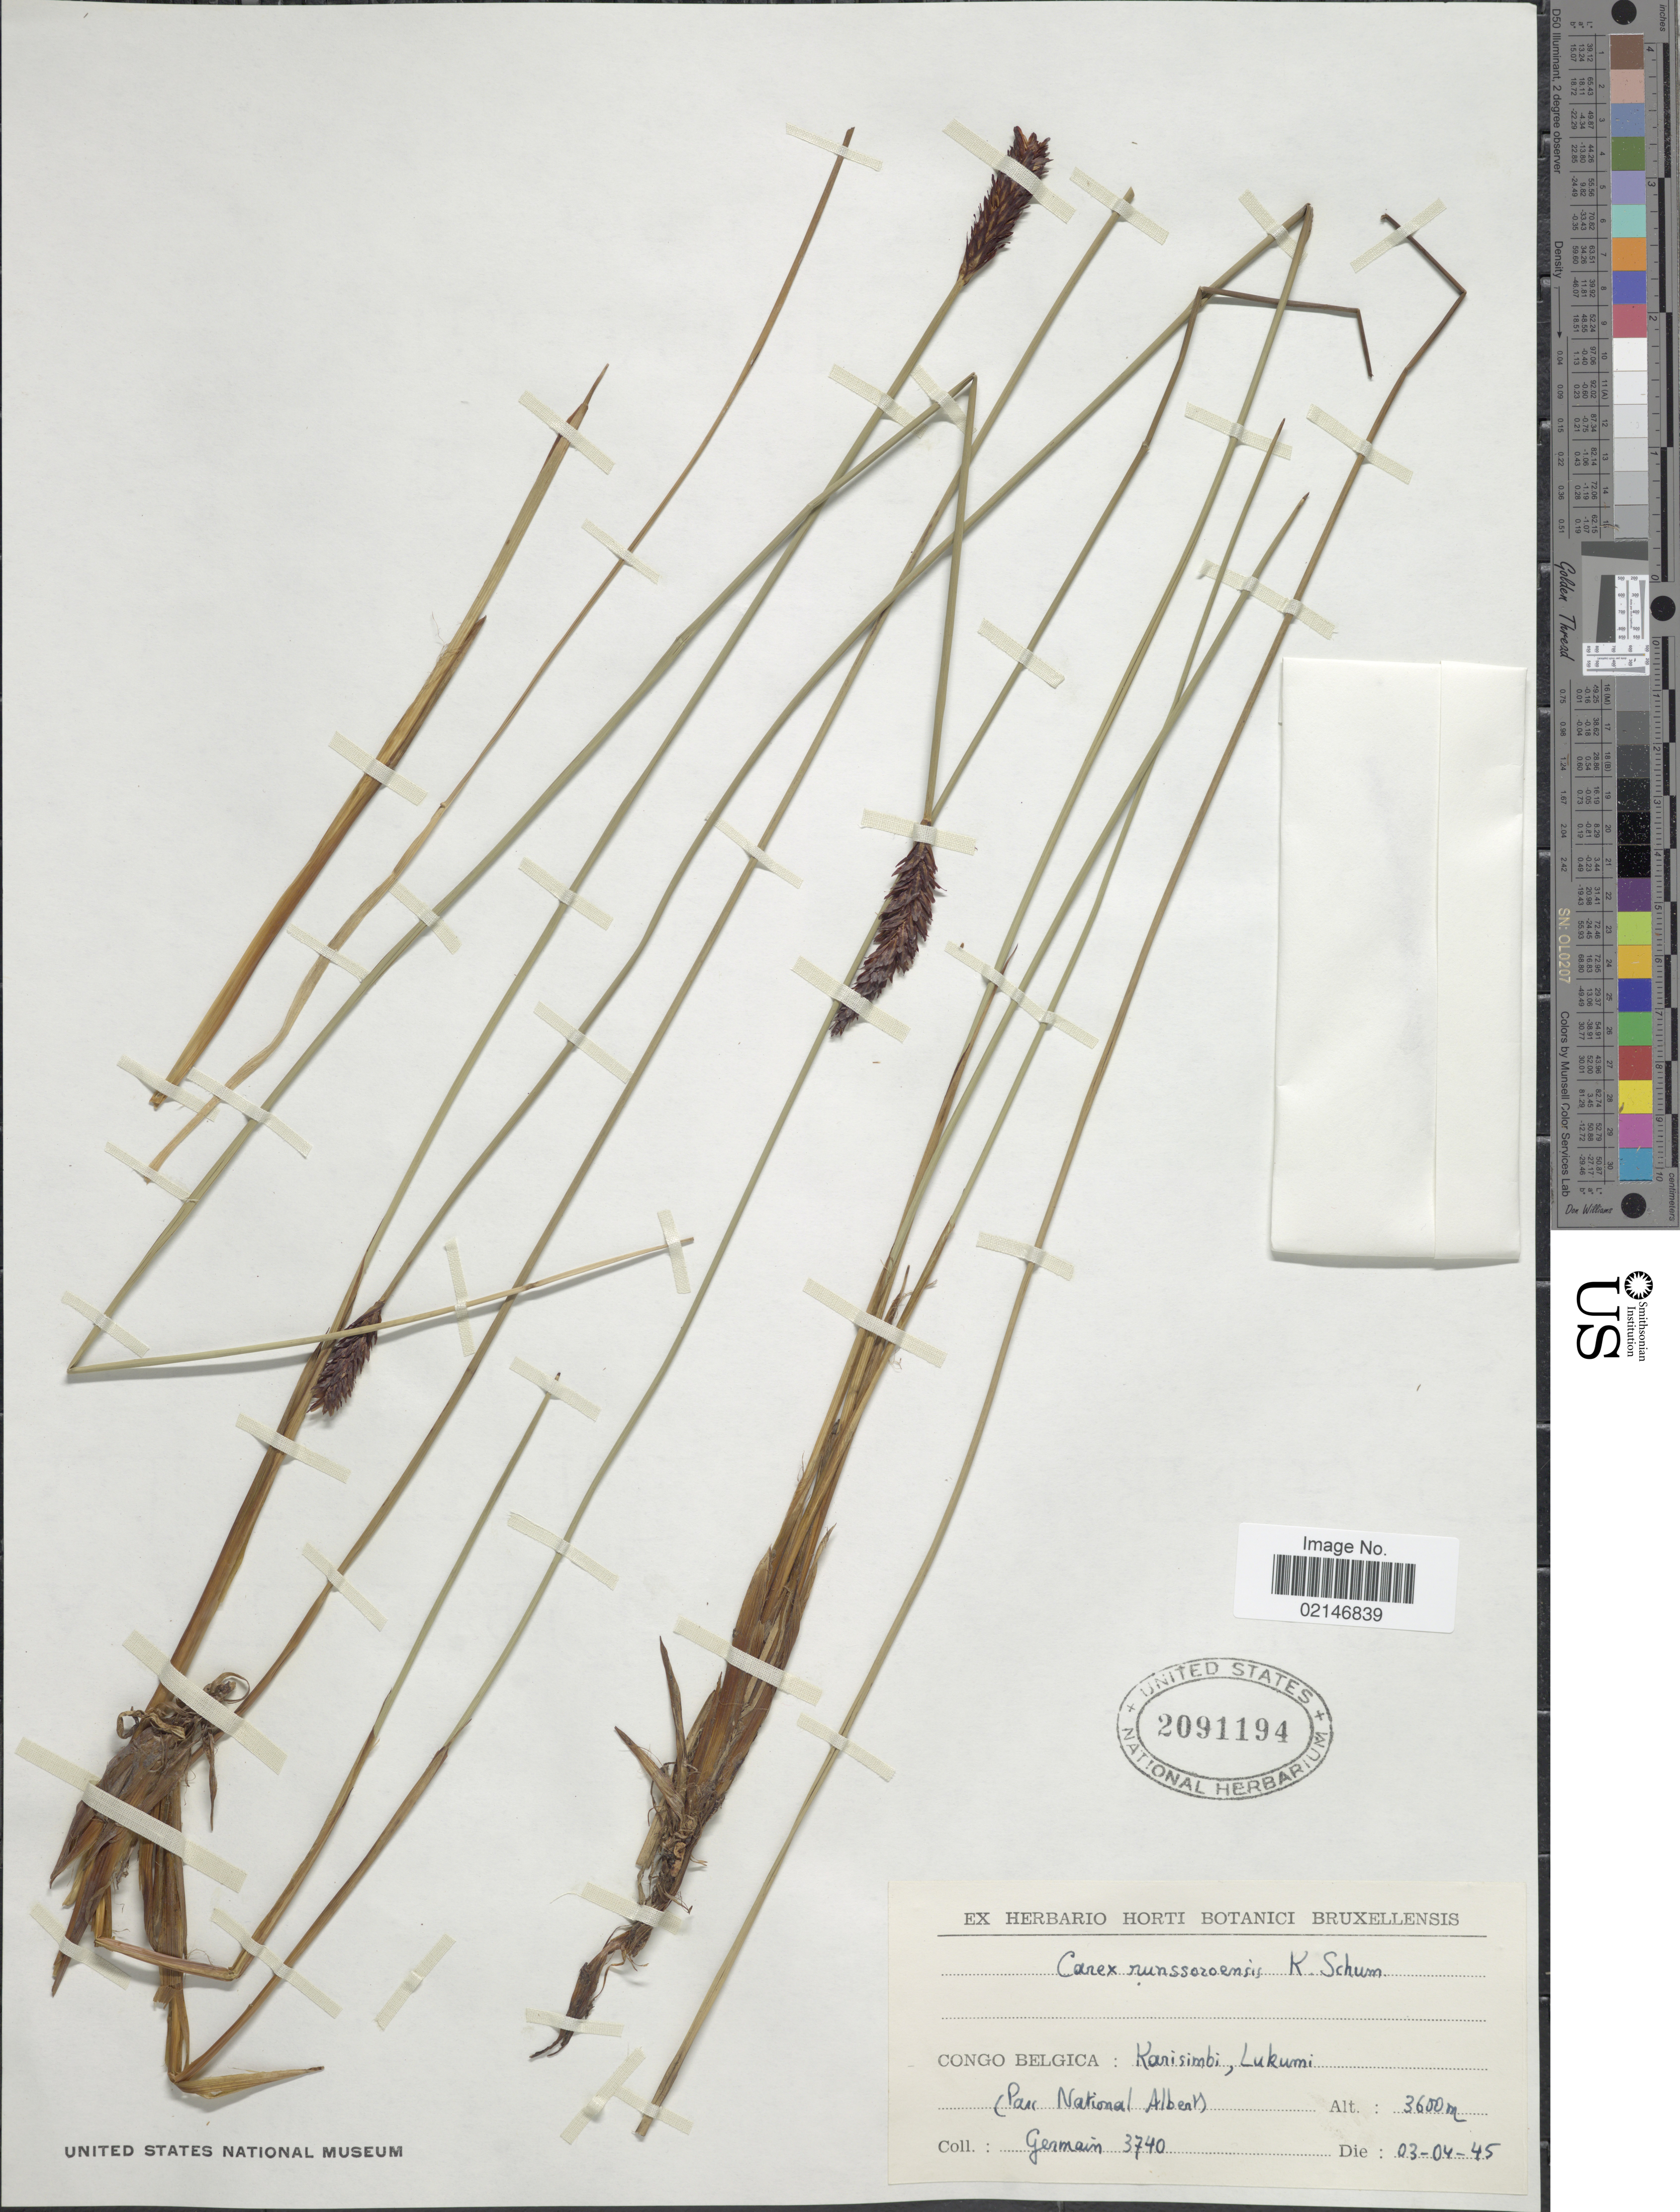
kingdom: Plantae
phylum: Tracheophyta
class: Liliopsida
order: Poales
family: Cyperaceae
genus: Carex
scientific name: Carex runssoroensis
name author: K. Schum.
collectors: -. Germain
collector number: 3740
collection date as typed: Transcribed d/m/y: 3/4/45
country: Congo, Democratic Republic of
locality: Congo Belgica: Karisimbi, Lukimi (Parc Natioonal Albert)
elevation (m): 3600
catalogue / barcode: US 2091194